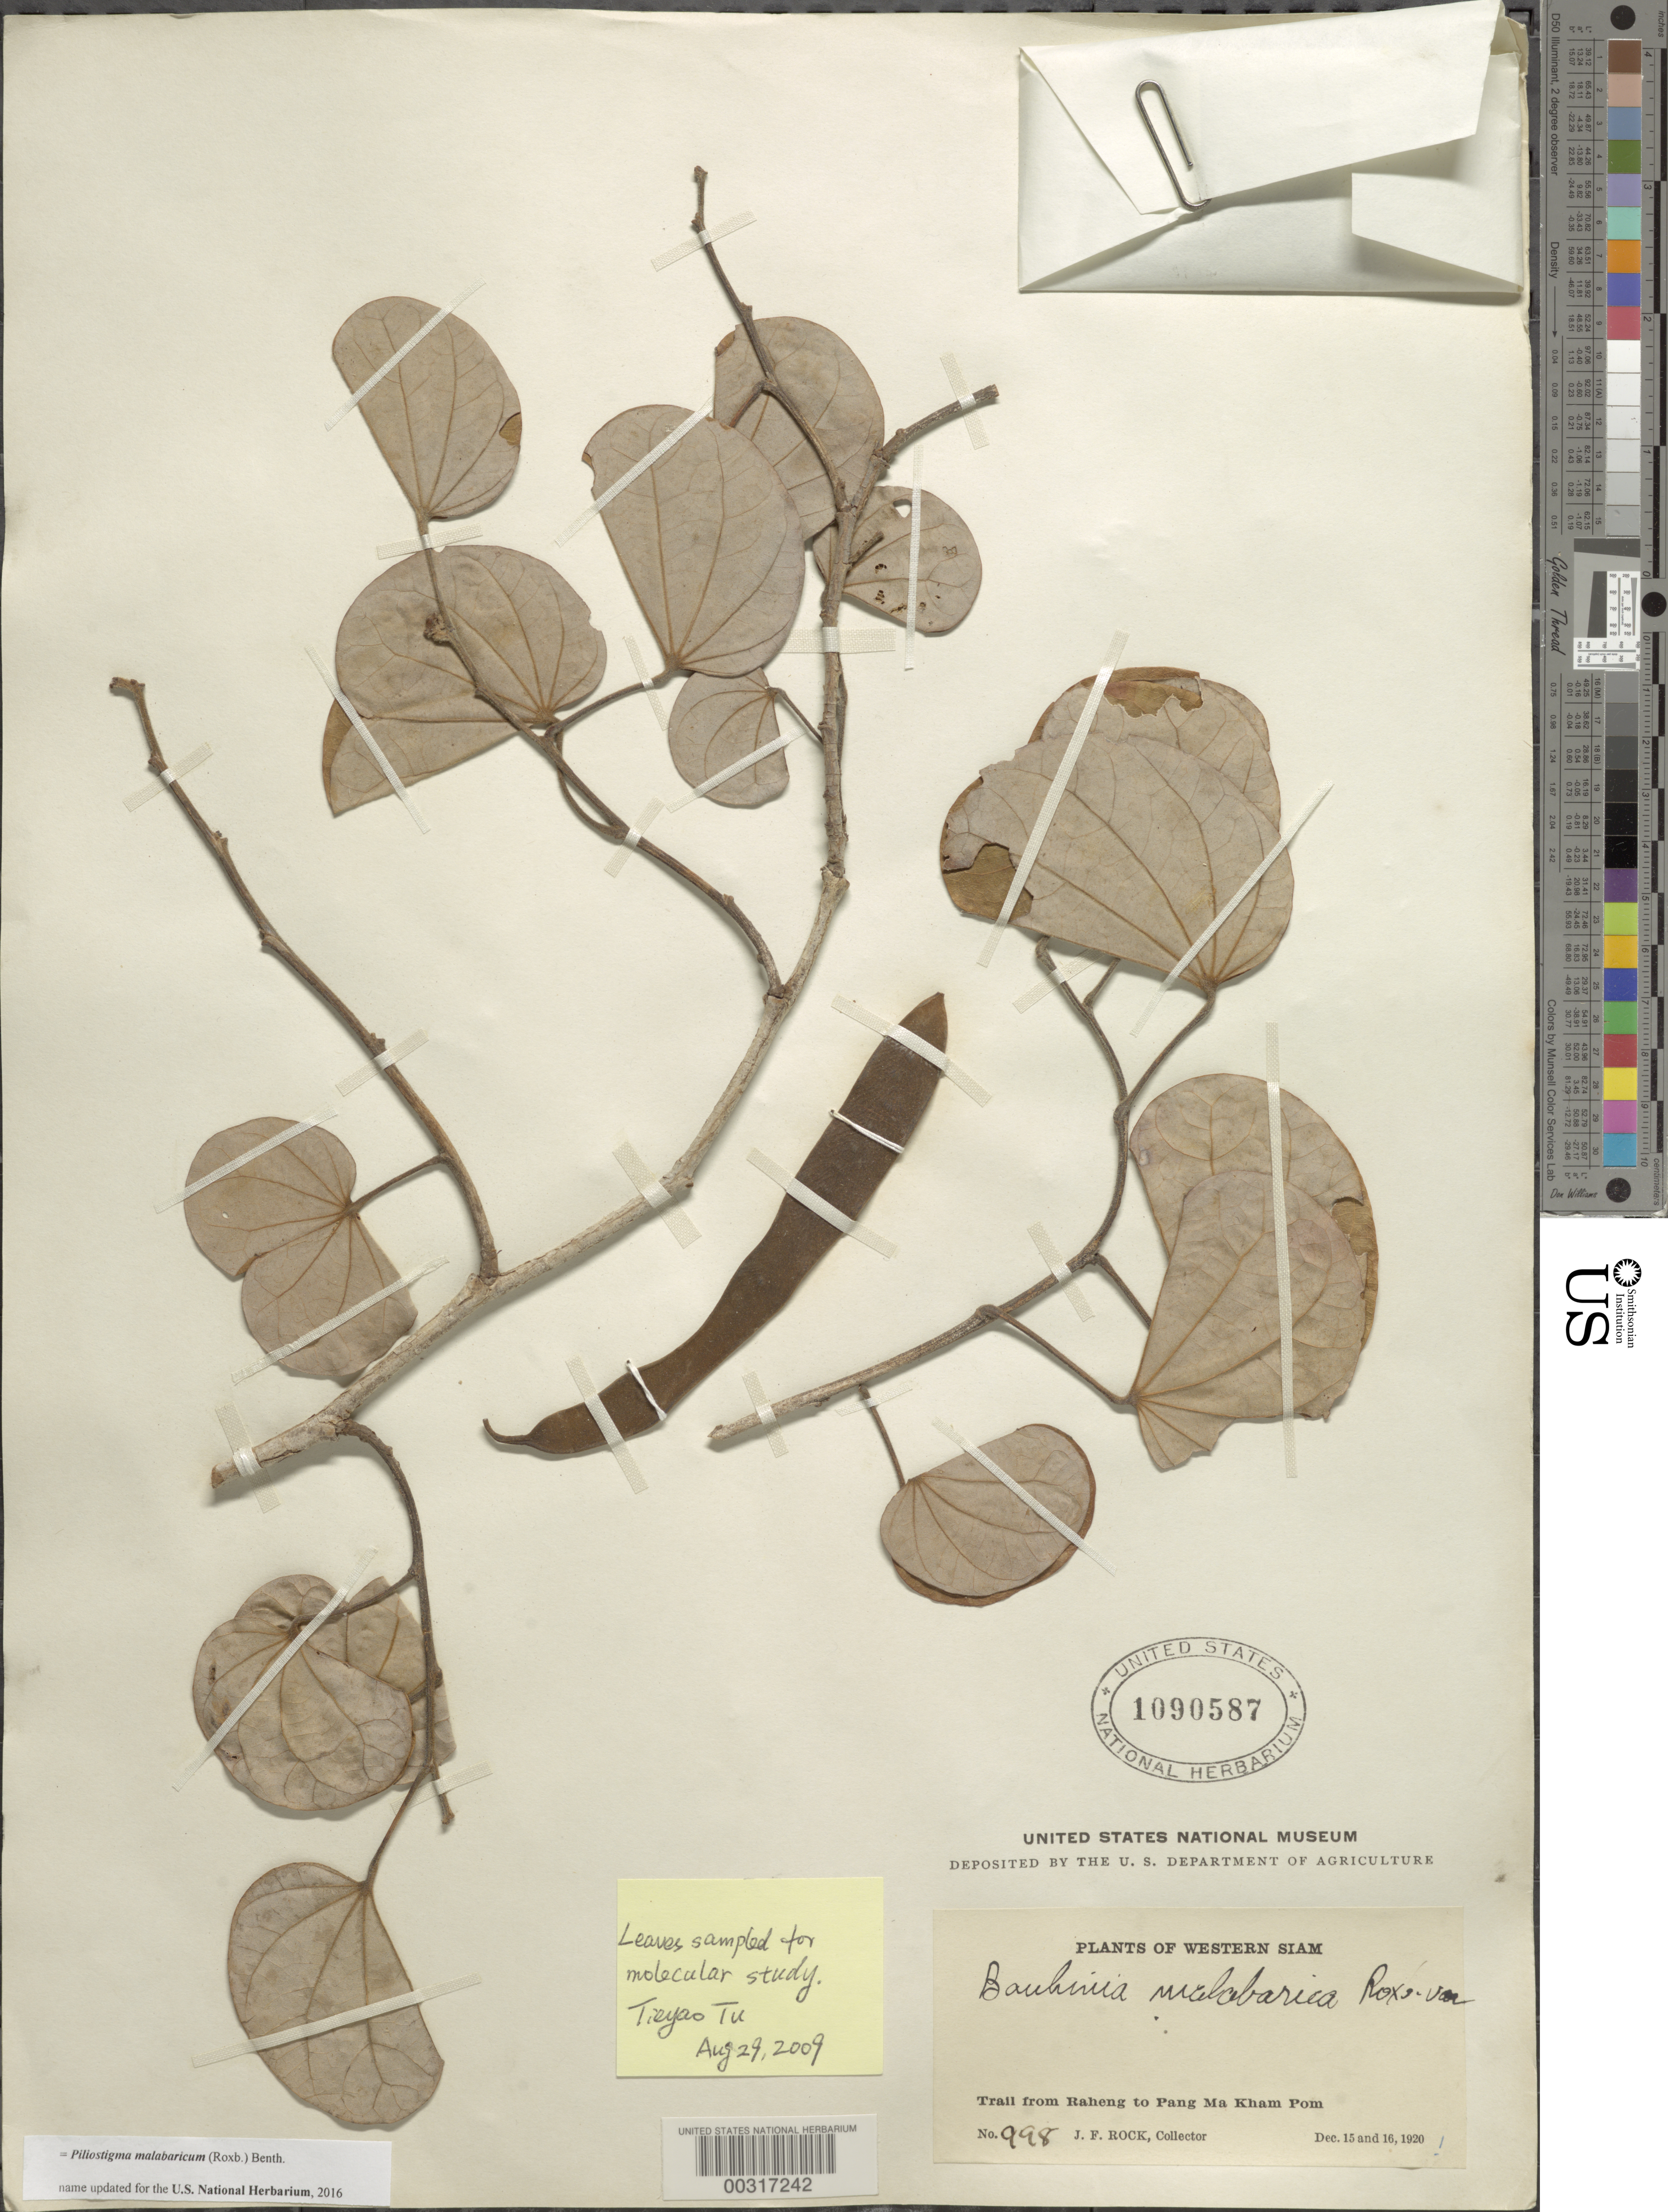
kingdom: Plantae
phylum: Tracheophyta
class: Magnoliopsida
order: Fabales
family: Fabaceae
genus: Piliostigma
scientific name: Piliostigma malabaricum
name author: (Roxb.) Benth.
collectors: J. F. Rock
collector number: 998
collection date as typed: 15 Dec 1920 and 16 Dec 1920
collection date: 1920-12-15,1920-12-16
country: Thailand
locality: Trail from raheng to pang ma kham pom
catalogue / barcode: US 1090587